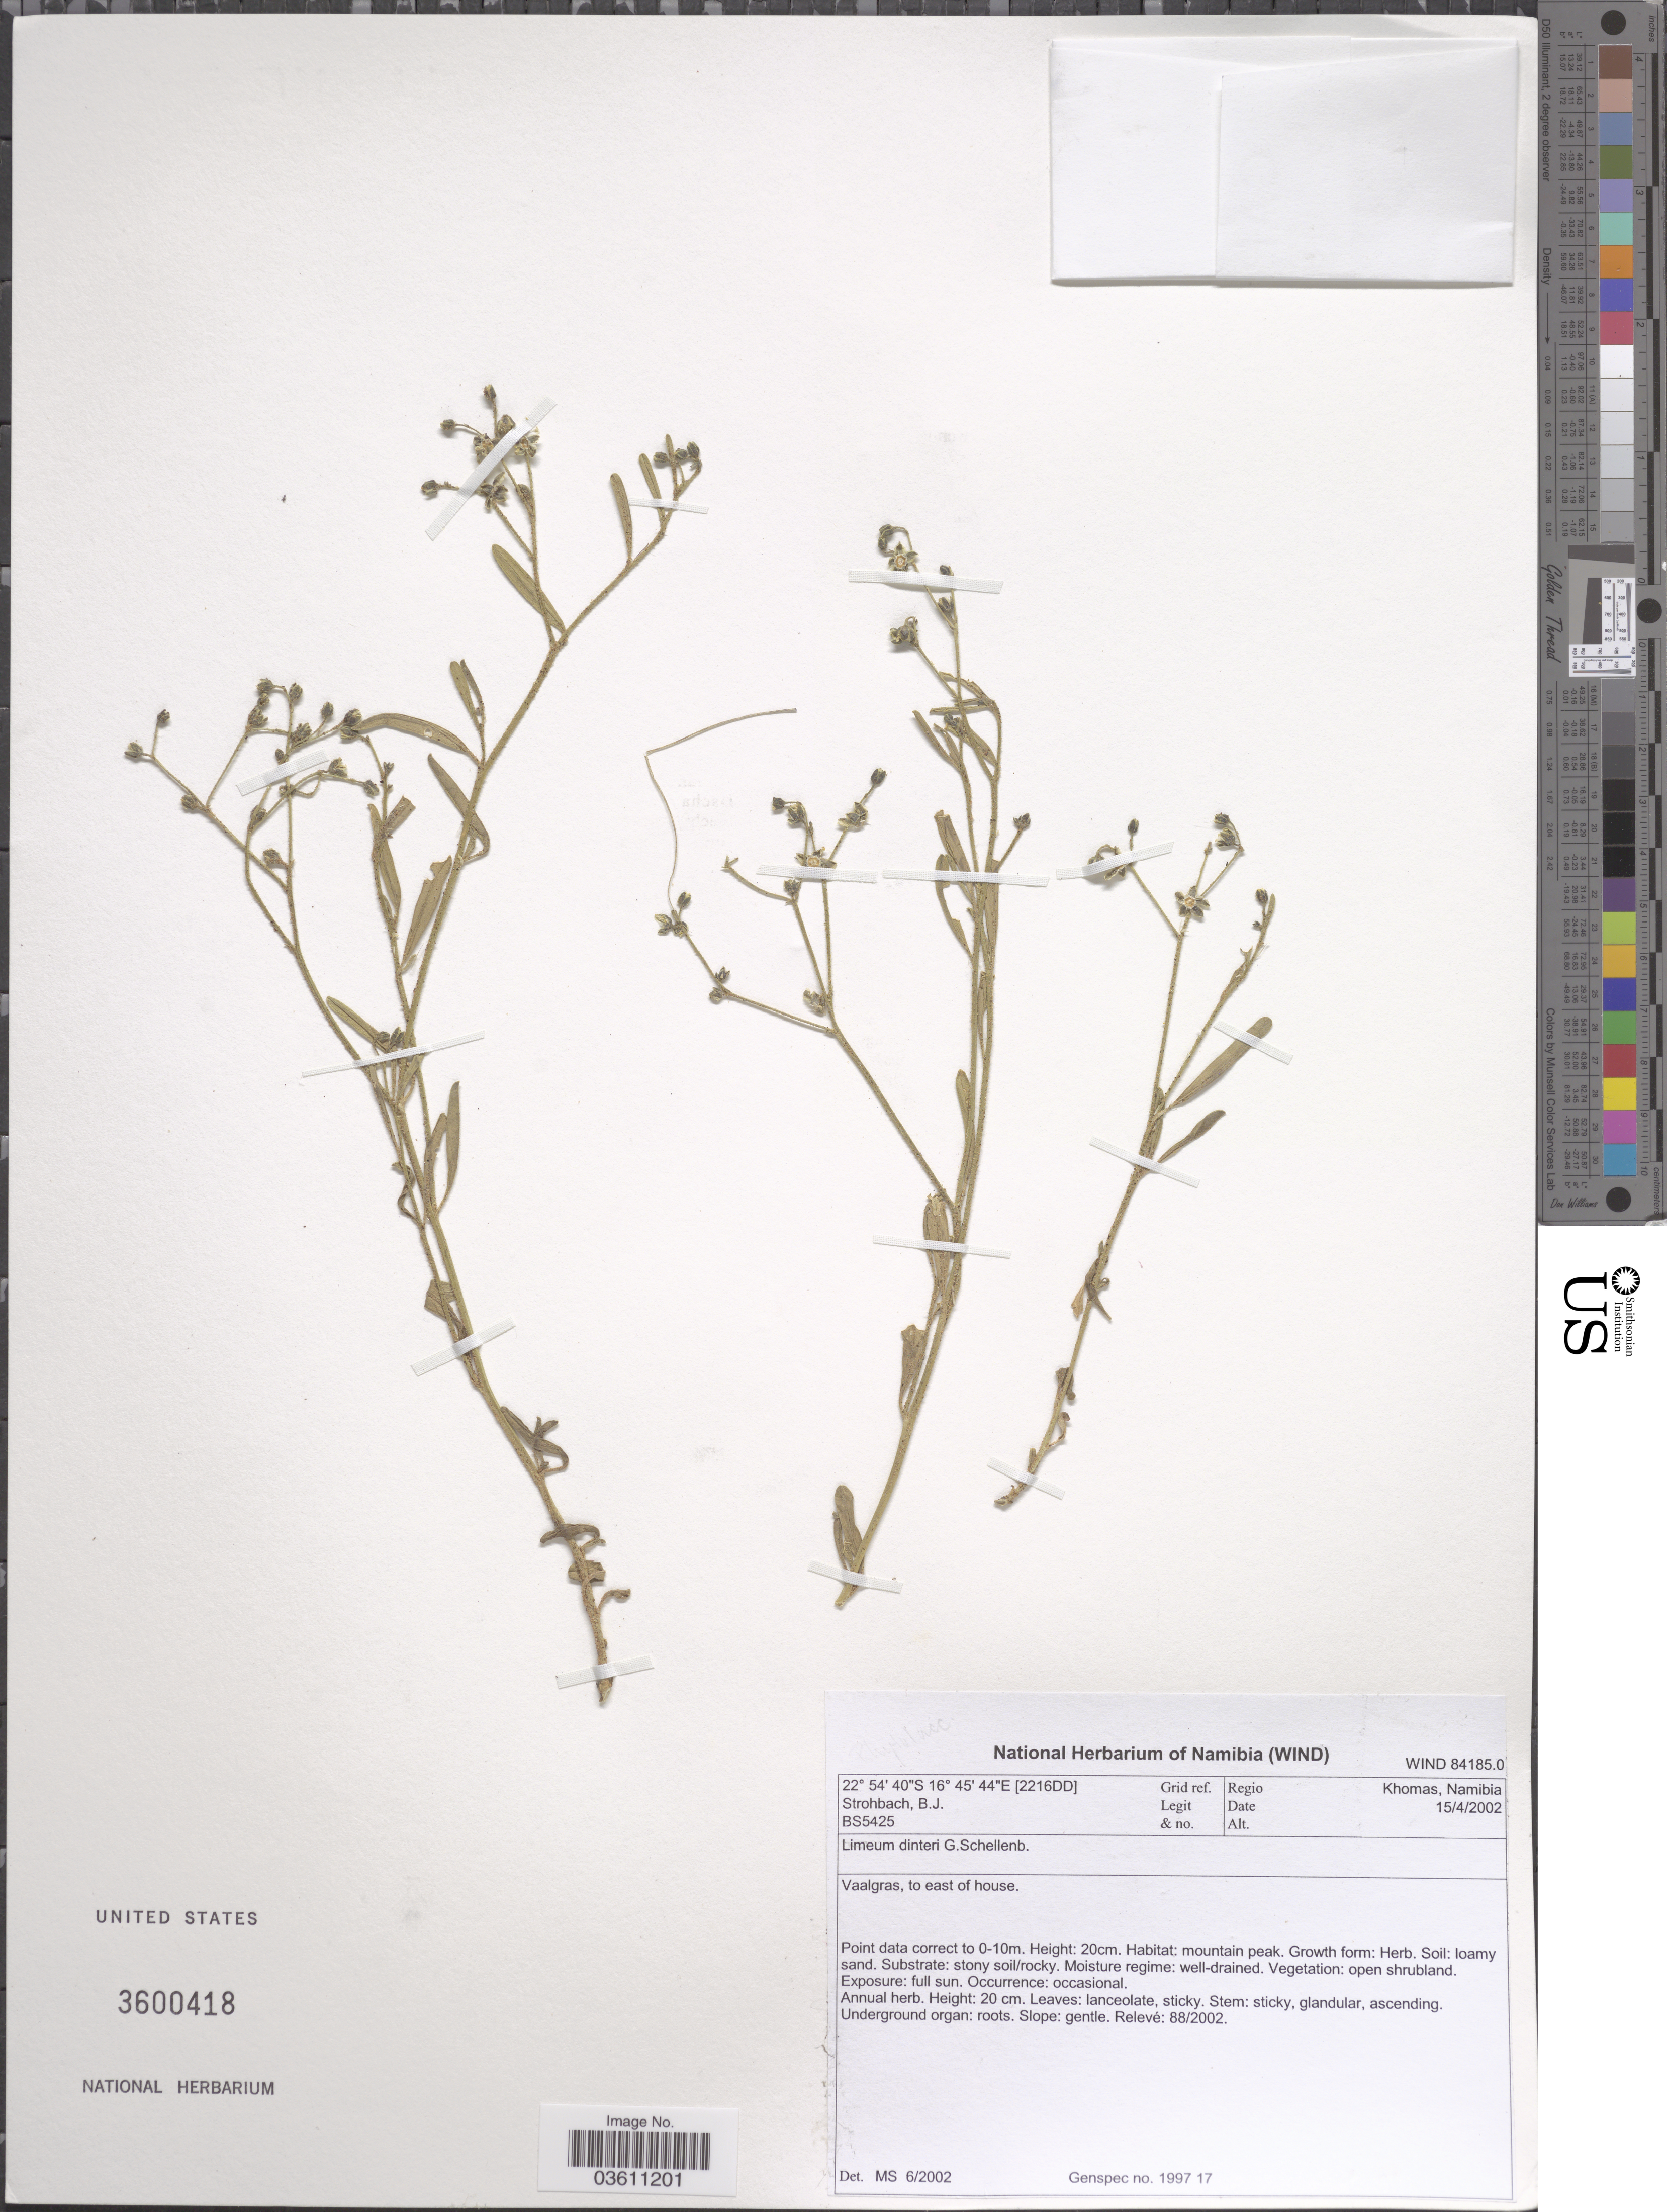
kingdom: Plantae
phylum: Tracheophyta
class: Magnoliopsida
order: Caryophyllales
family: Limeaceae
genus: Limeum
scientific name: Limeum dinteri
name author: G. Schellenb.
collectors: B. Strohbach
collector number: BS5425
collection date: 2002-04-15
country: Namibia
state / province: Khomas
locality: [2216DD] Grid ref. Vaalgras, to east of house.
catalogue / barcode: US 3600418